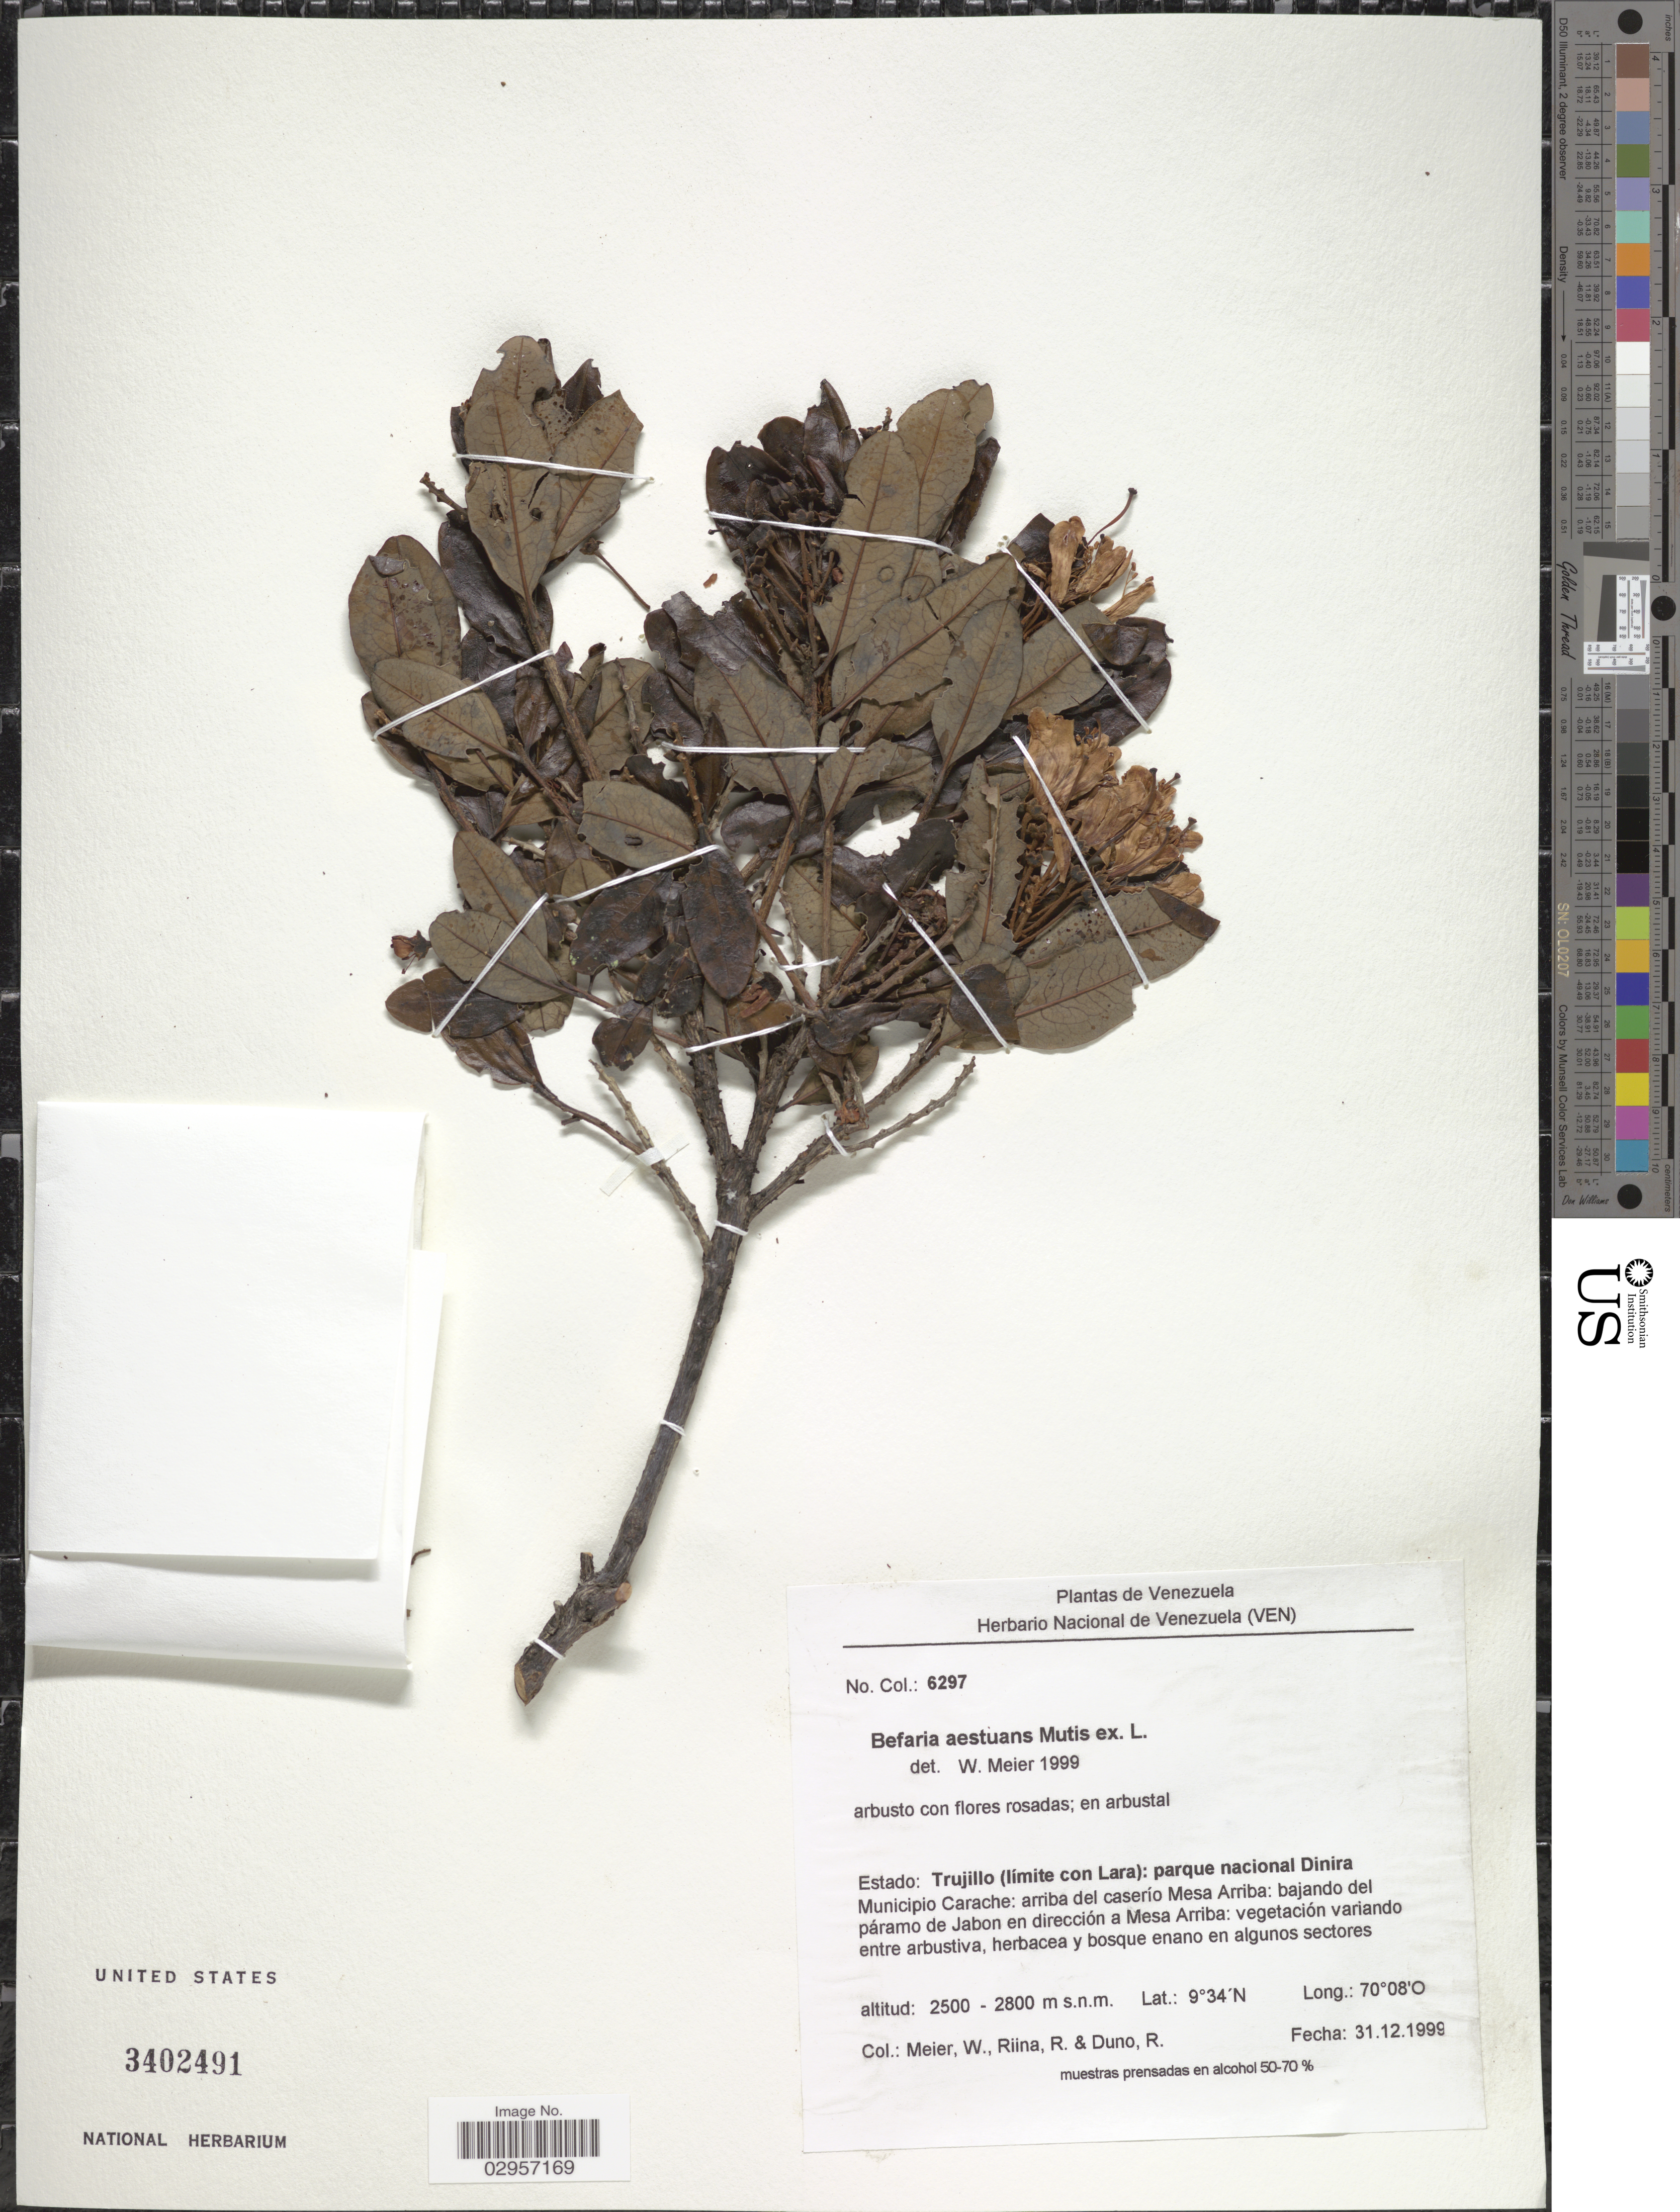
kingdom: Plantae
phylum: Tracheophyta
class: Magnoliopsida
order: Ericales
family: Ericaceae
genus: Befaria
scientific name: Befaria aestuans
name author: Mutis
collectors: W. Meier, R. Riina & R. Duno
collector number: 6297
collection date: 1999-12-31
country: Venezuela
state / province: Trujillo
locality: Estado: Trujillo (limite con Lara): parque nacional Dinira. Municipio Carache: arriba del caserío Mesa Arriba: bajando del páramo de Jabon en dirección a Mesa Arriba.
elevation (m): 2500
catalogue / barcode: US 3402491